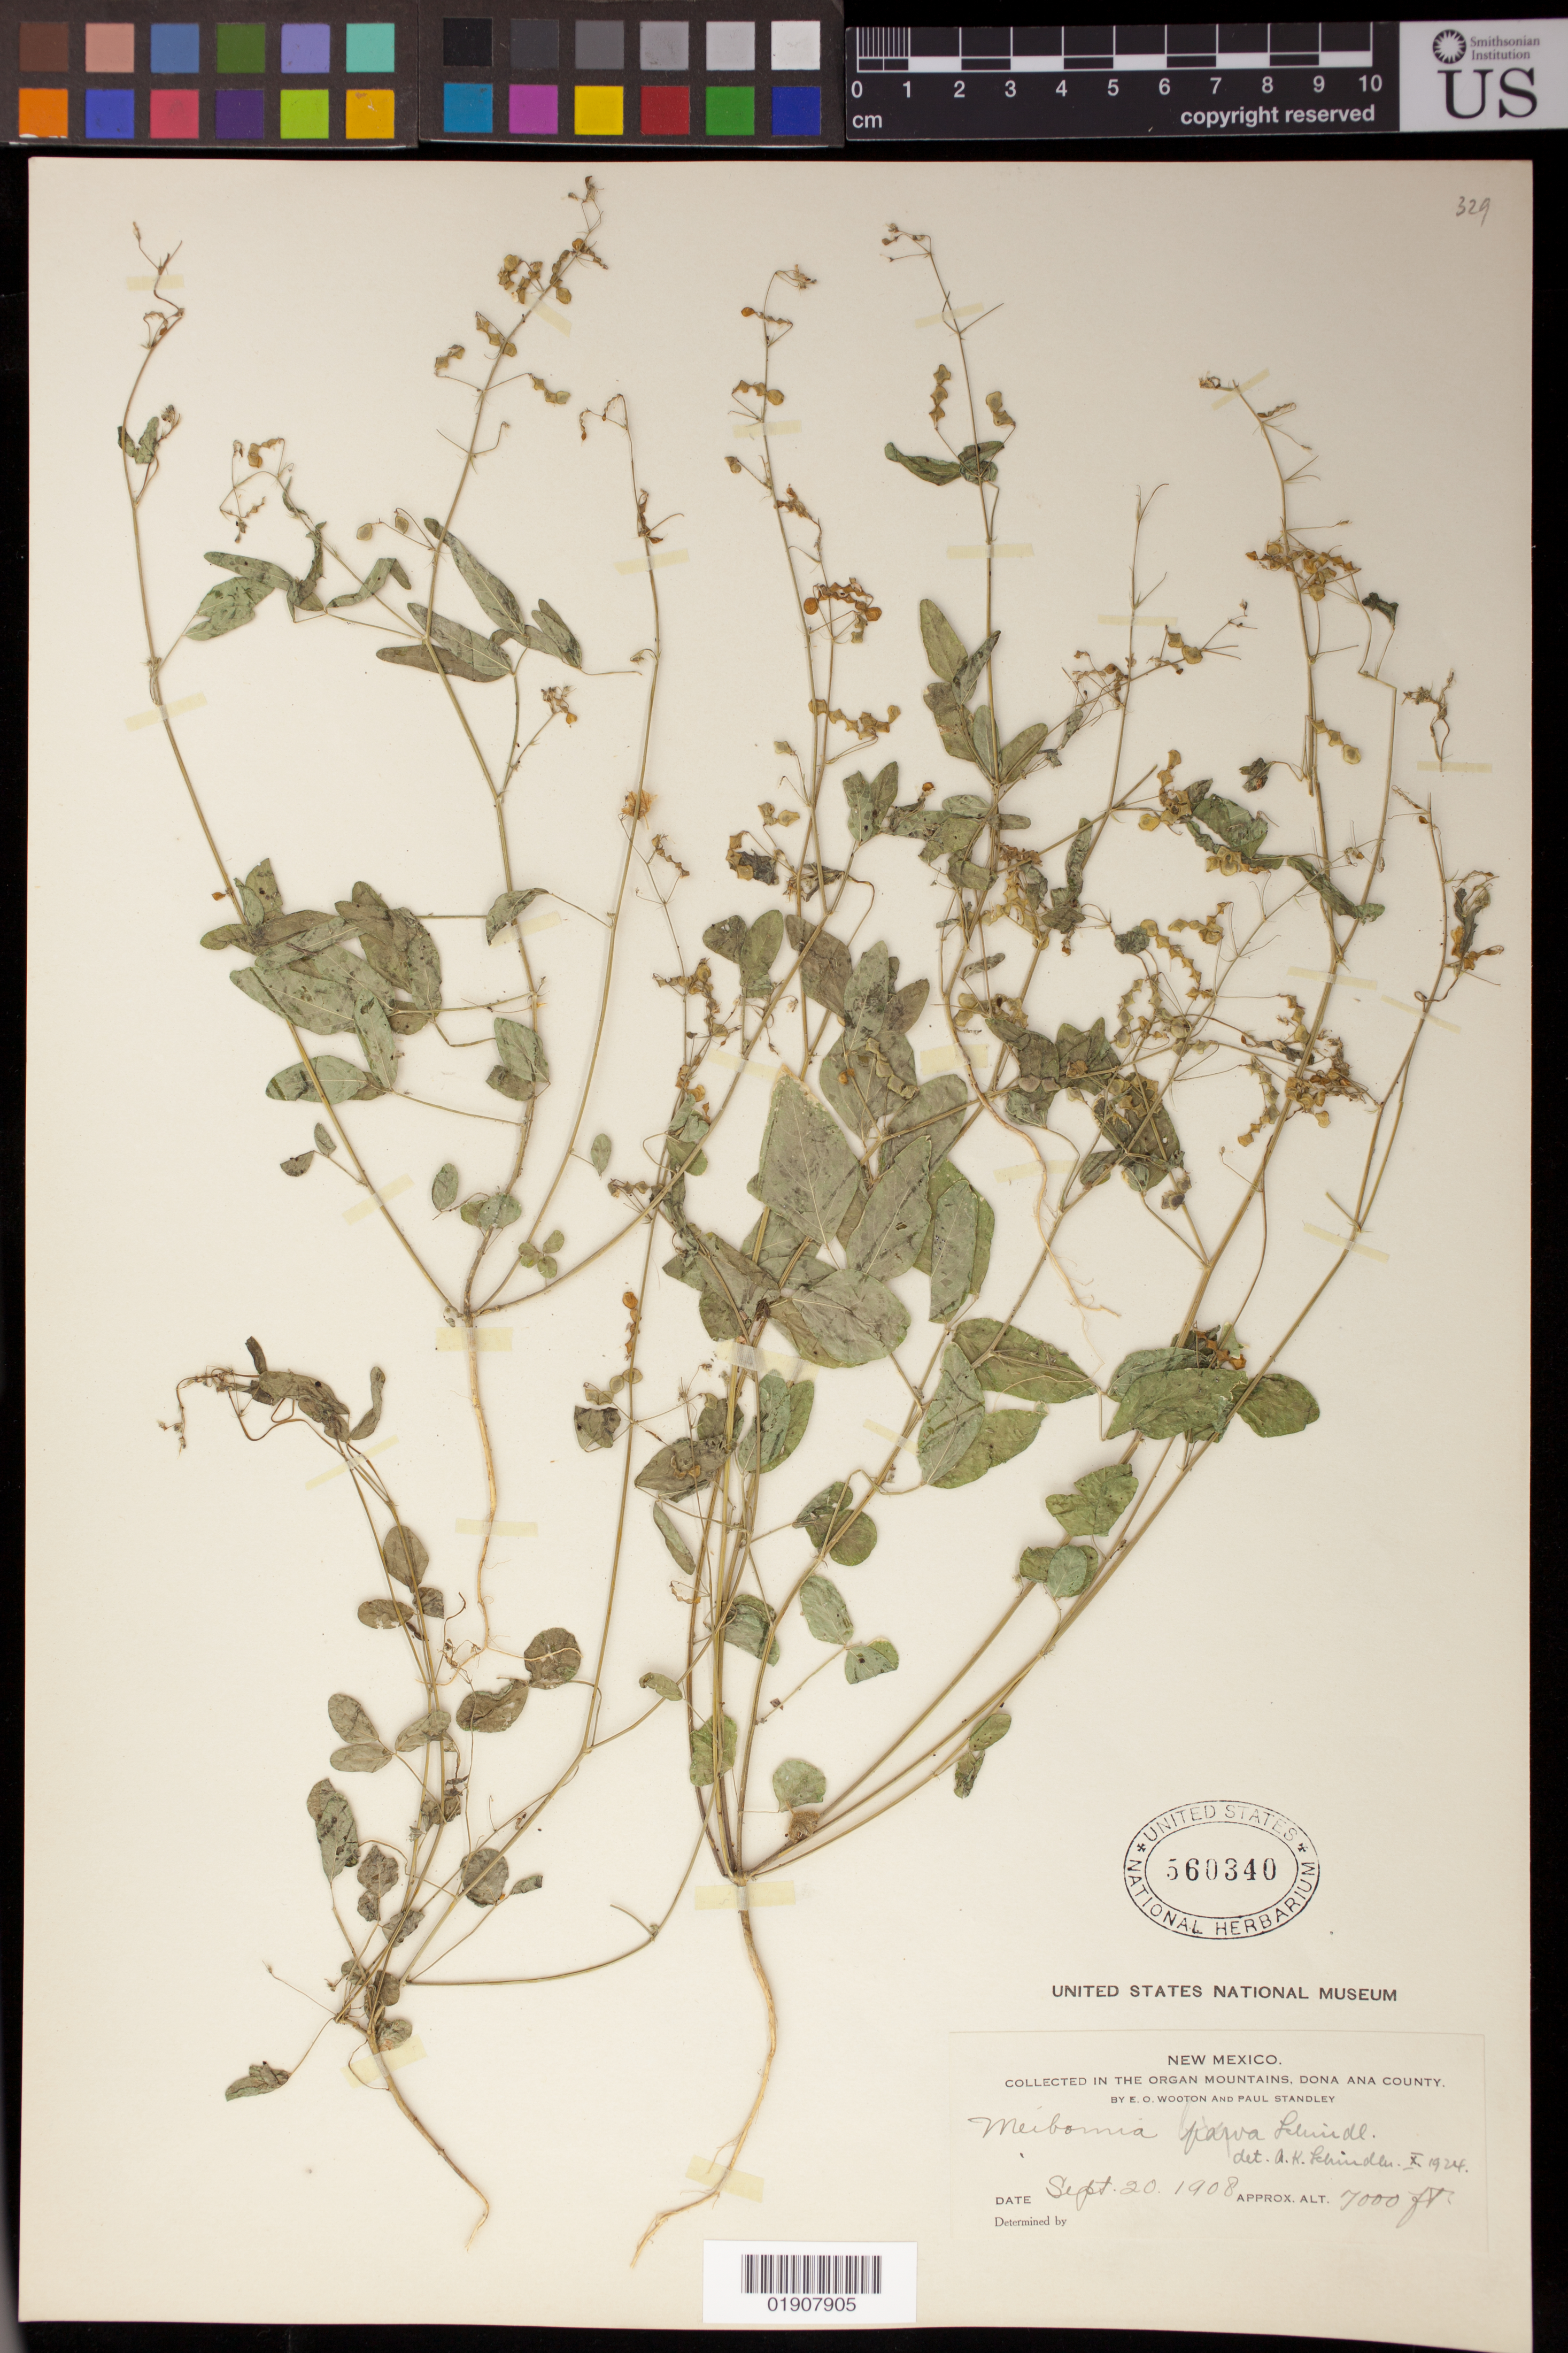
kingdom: Plantae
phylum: Tracheophyta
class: Magnoliopsida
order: Fabales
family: Fabaceae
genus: Desmodium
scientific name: Desmodium procumbens var. neomexicanum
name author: (A. Gray) H. Ohashi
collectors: E. O. Wooton & P. C. Standley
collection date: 1908-09-20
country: United States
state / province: New Mexico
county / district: Dona Ana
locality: Organ Mountains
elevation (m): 2134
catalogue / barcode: US 560340